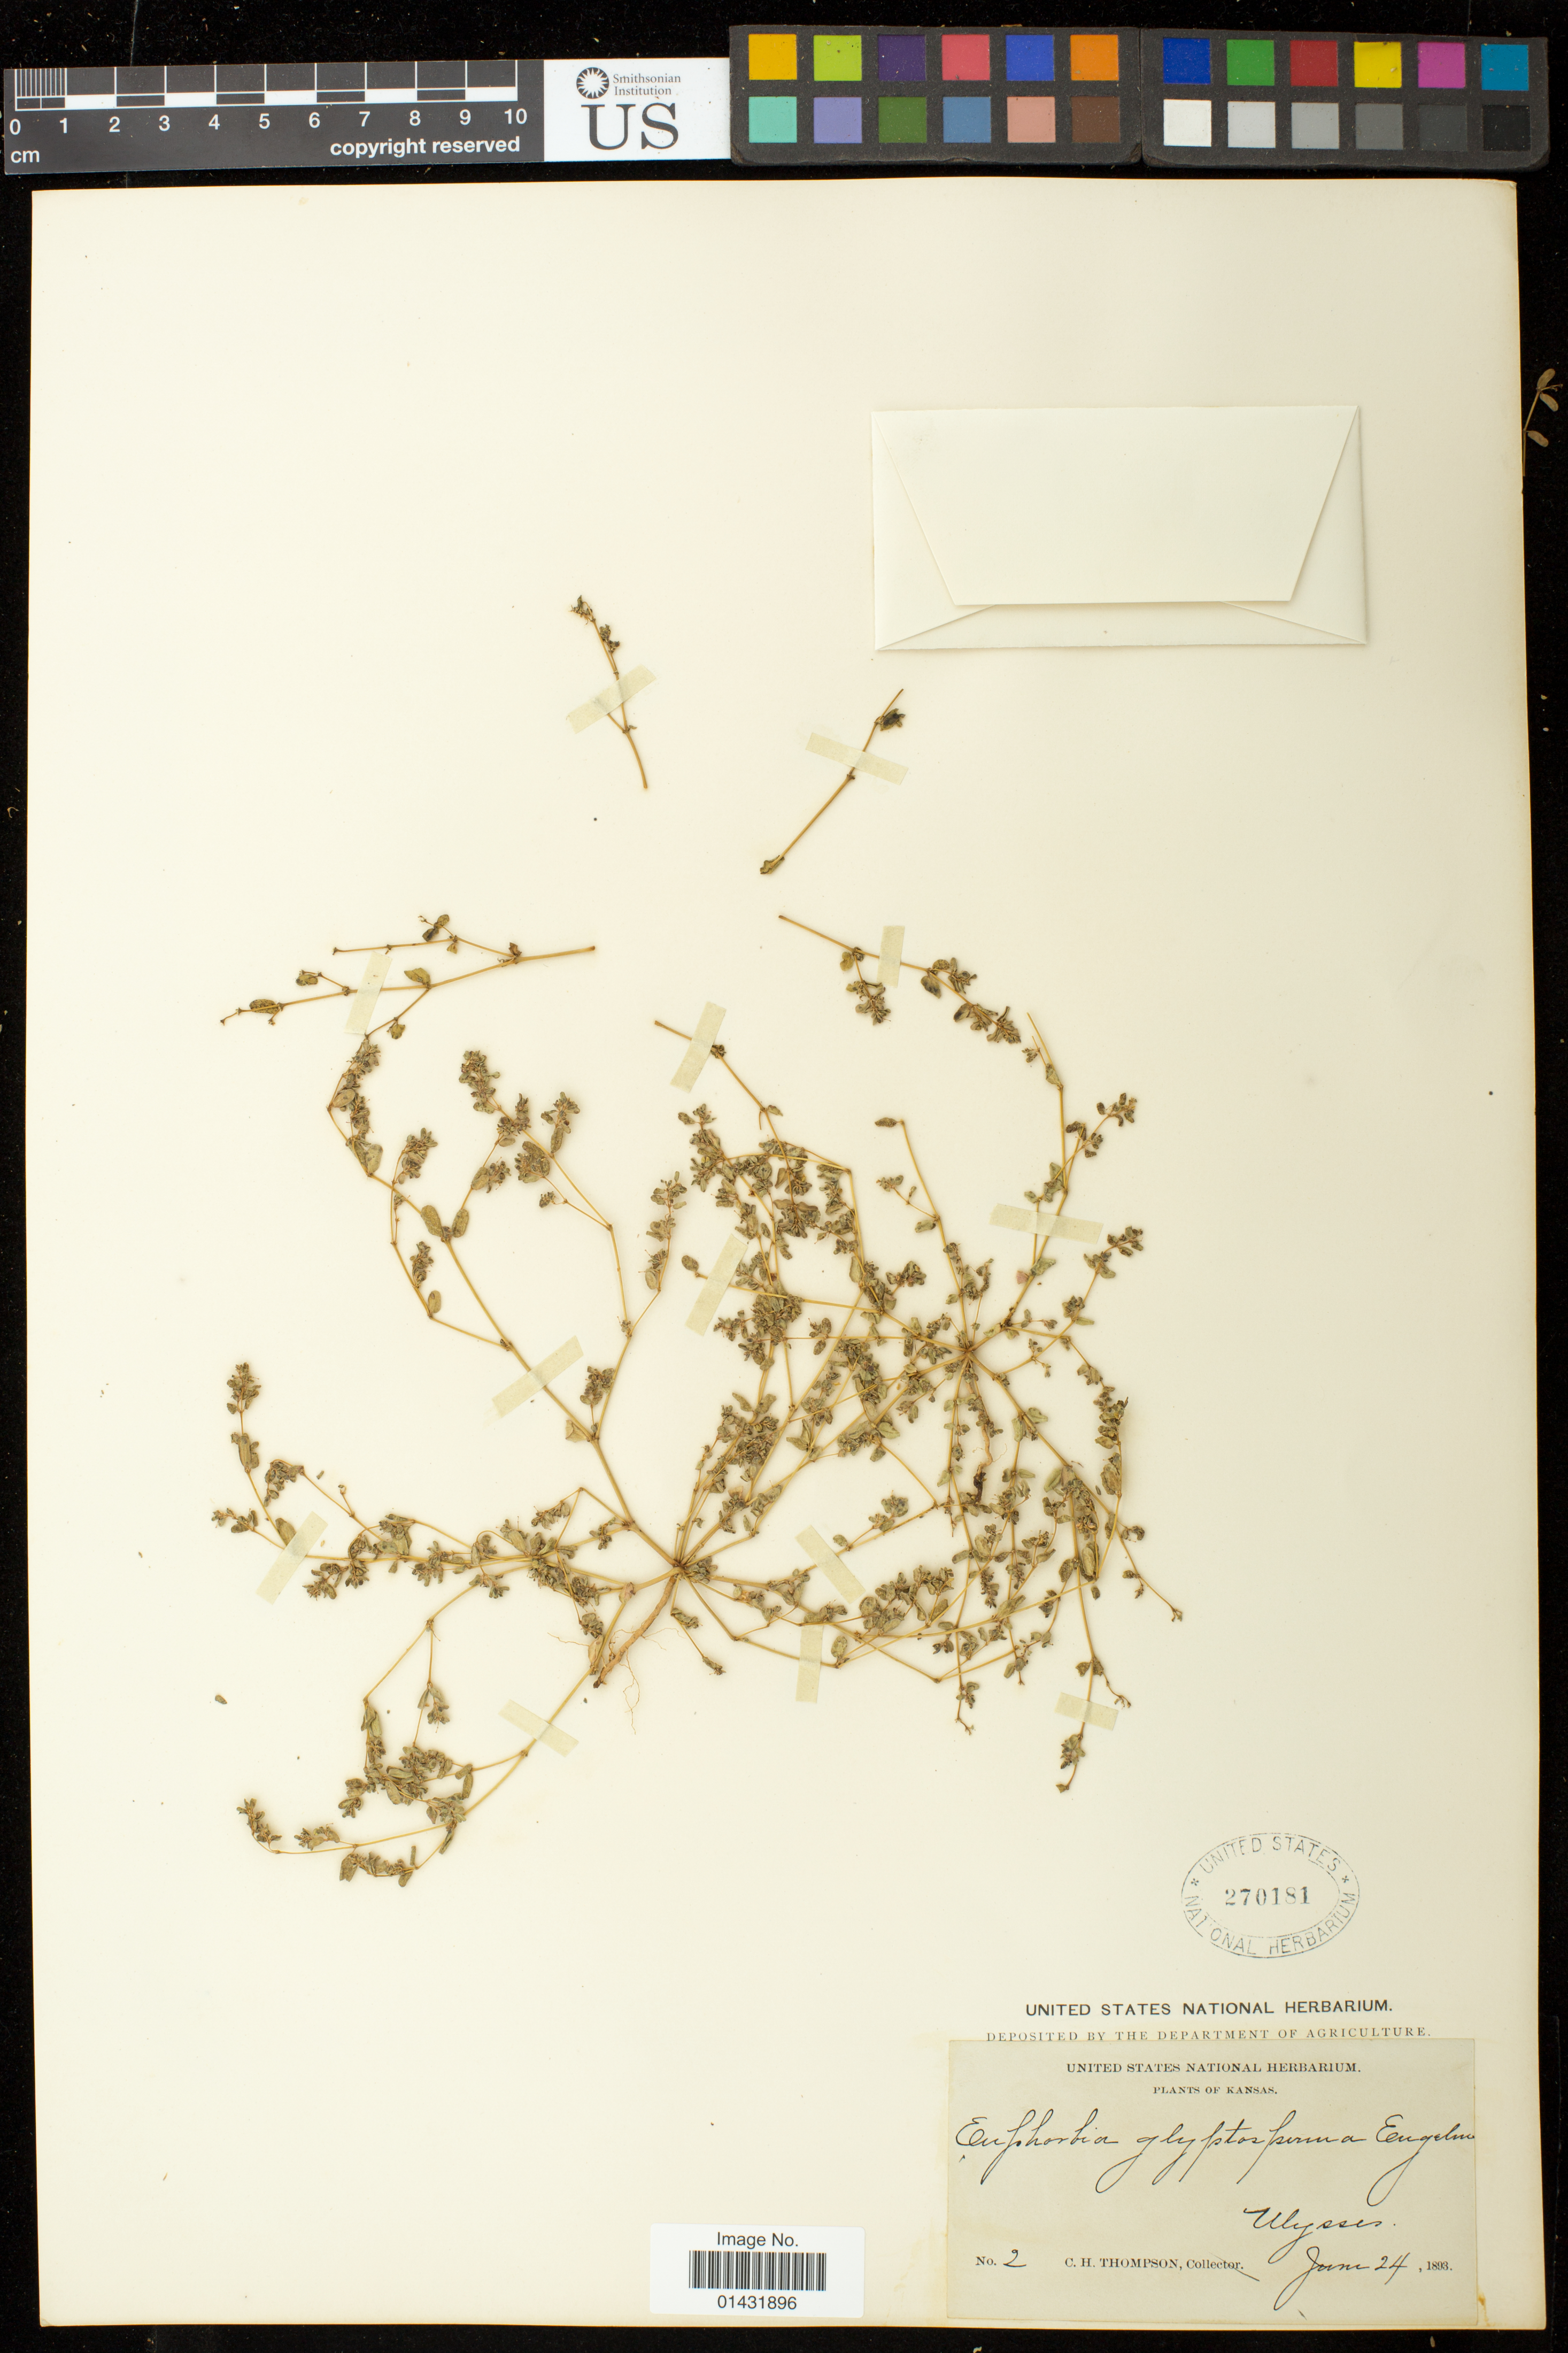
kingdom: Plantae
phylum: Tracheophyta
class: Magnoliopsida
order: Malpighiales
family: Euphorbiaceae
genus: Euphorbia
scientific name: Euphorbia glyptosperma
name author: Engelm.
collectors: C. H. Thompson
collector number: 2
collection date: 1893-06-24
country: United States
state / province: Kansas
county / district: Grant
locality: Ulysses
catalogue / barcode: US 270181